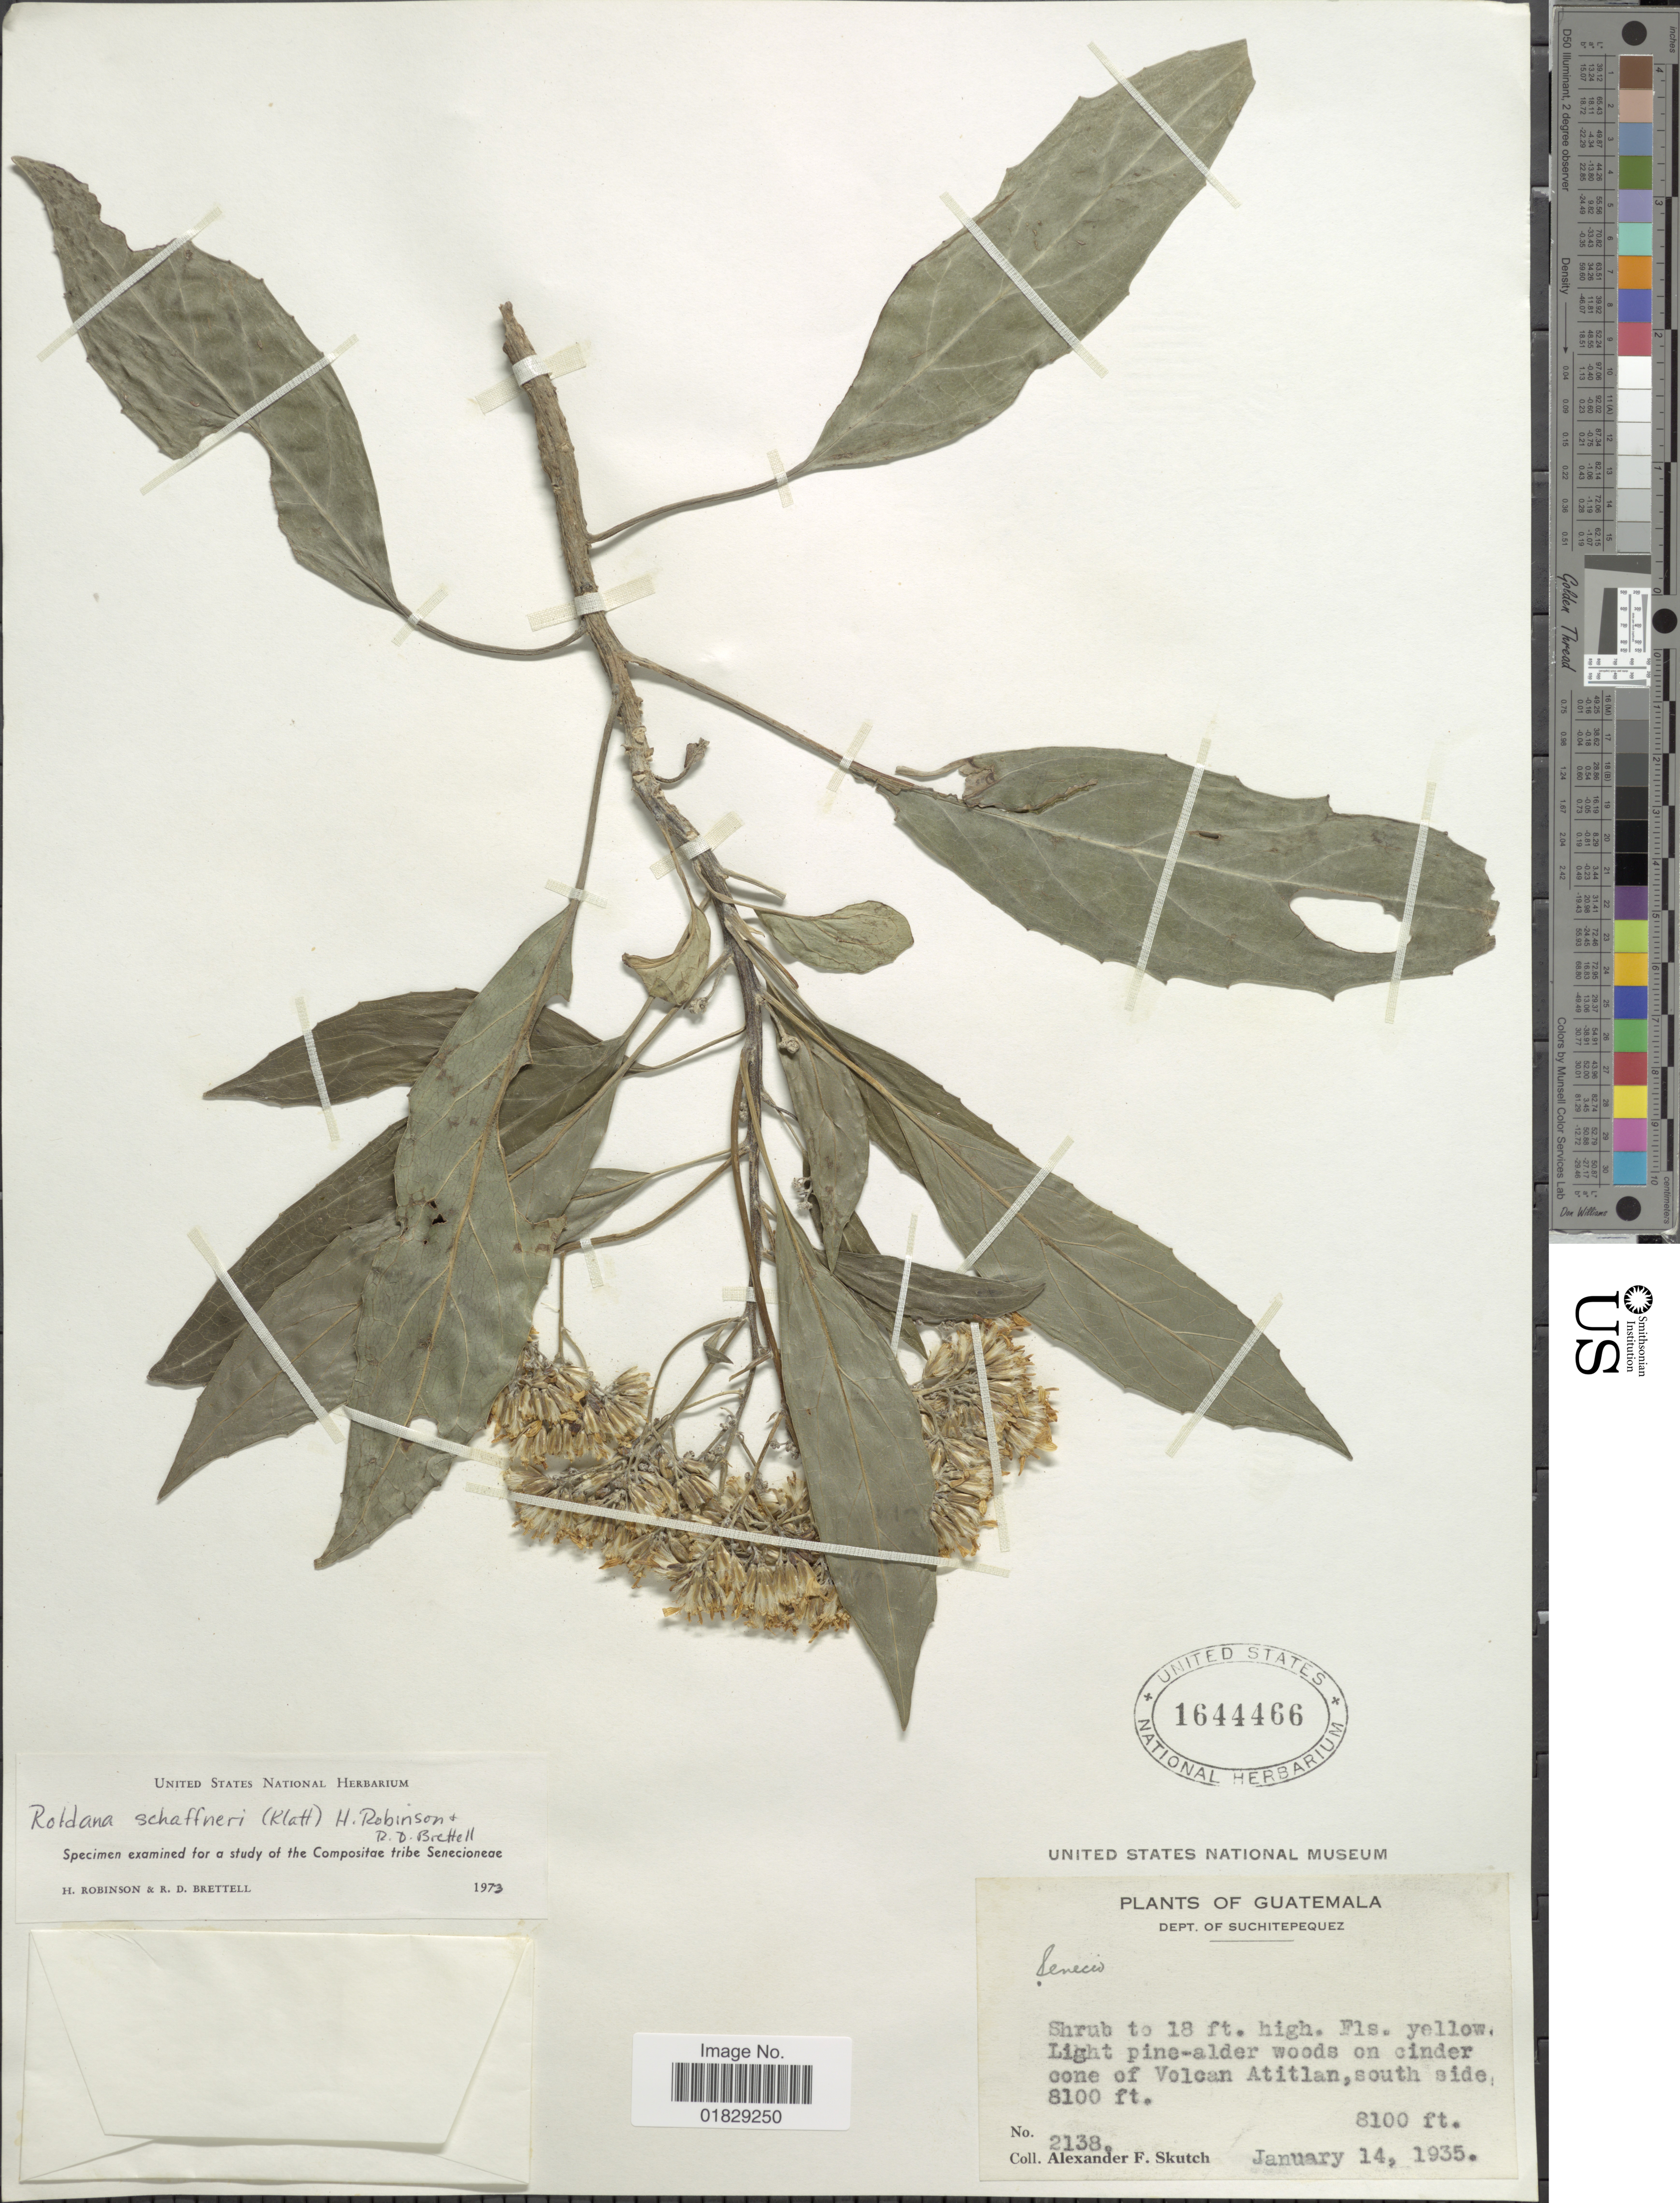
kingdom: Plantae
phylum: Tracheophyta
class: Magnoliopsida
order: Asterales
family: Asteraceae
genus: Roldana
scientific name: Roldana schaffneri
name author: (Sch. Bip. ex Klatt) H. Rob. & Brettell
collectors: A. F. Skutch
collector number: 2138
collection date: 1935-01-14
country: Guatemala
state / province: Suchitepéquez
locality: Dept. of Suchitepequez. Light pine-alder woods on cinder cone of Volcan Atitlan, south side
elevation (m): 2469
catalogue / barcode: US 1644466